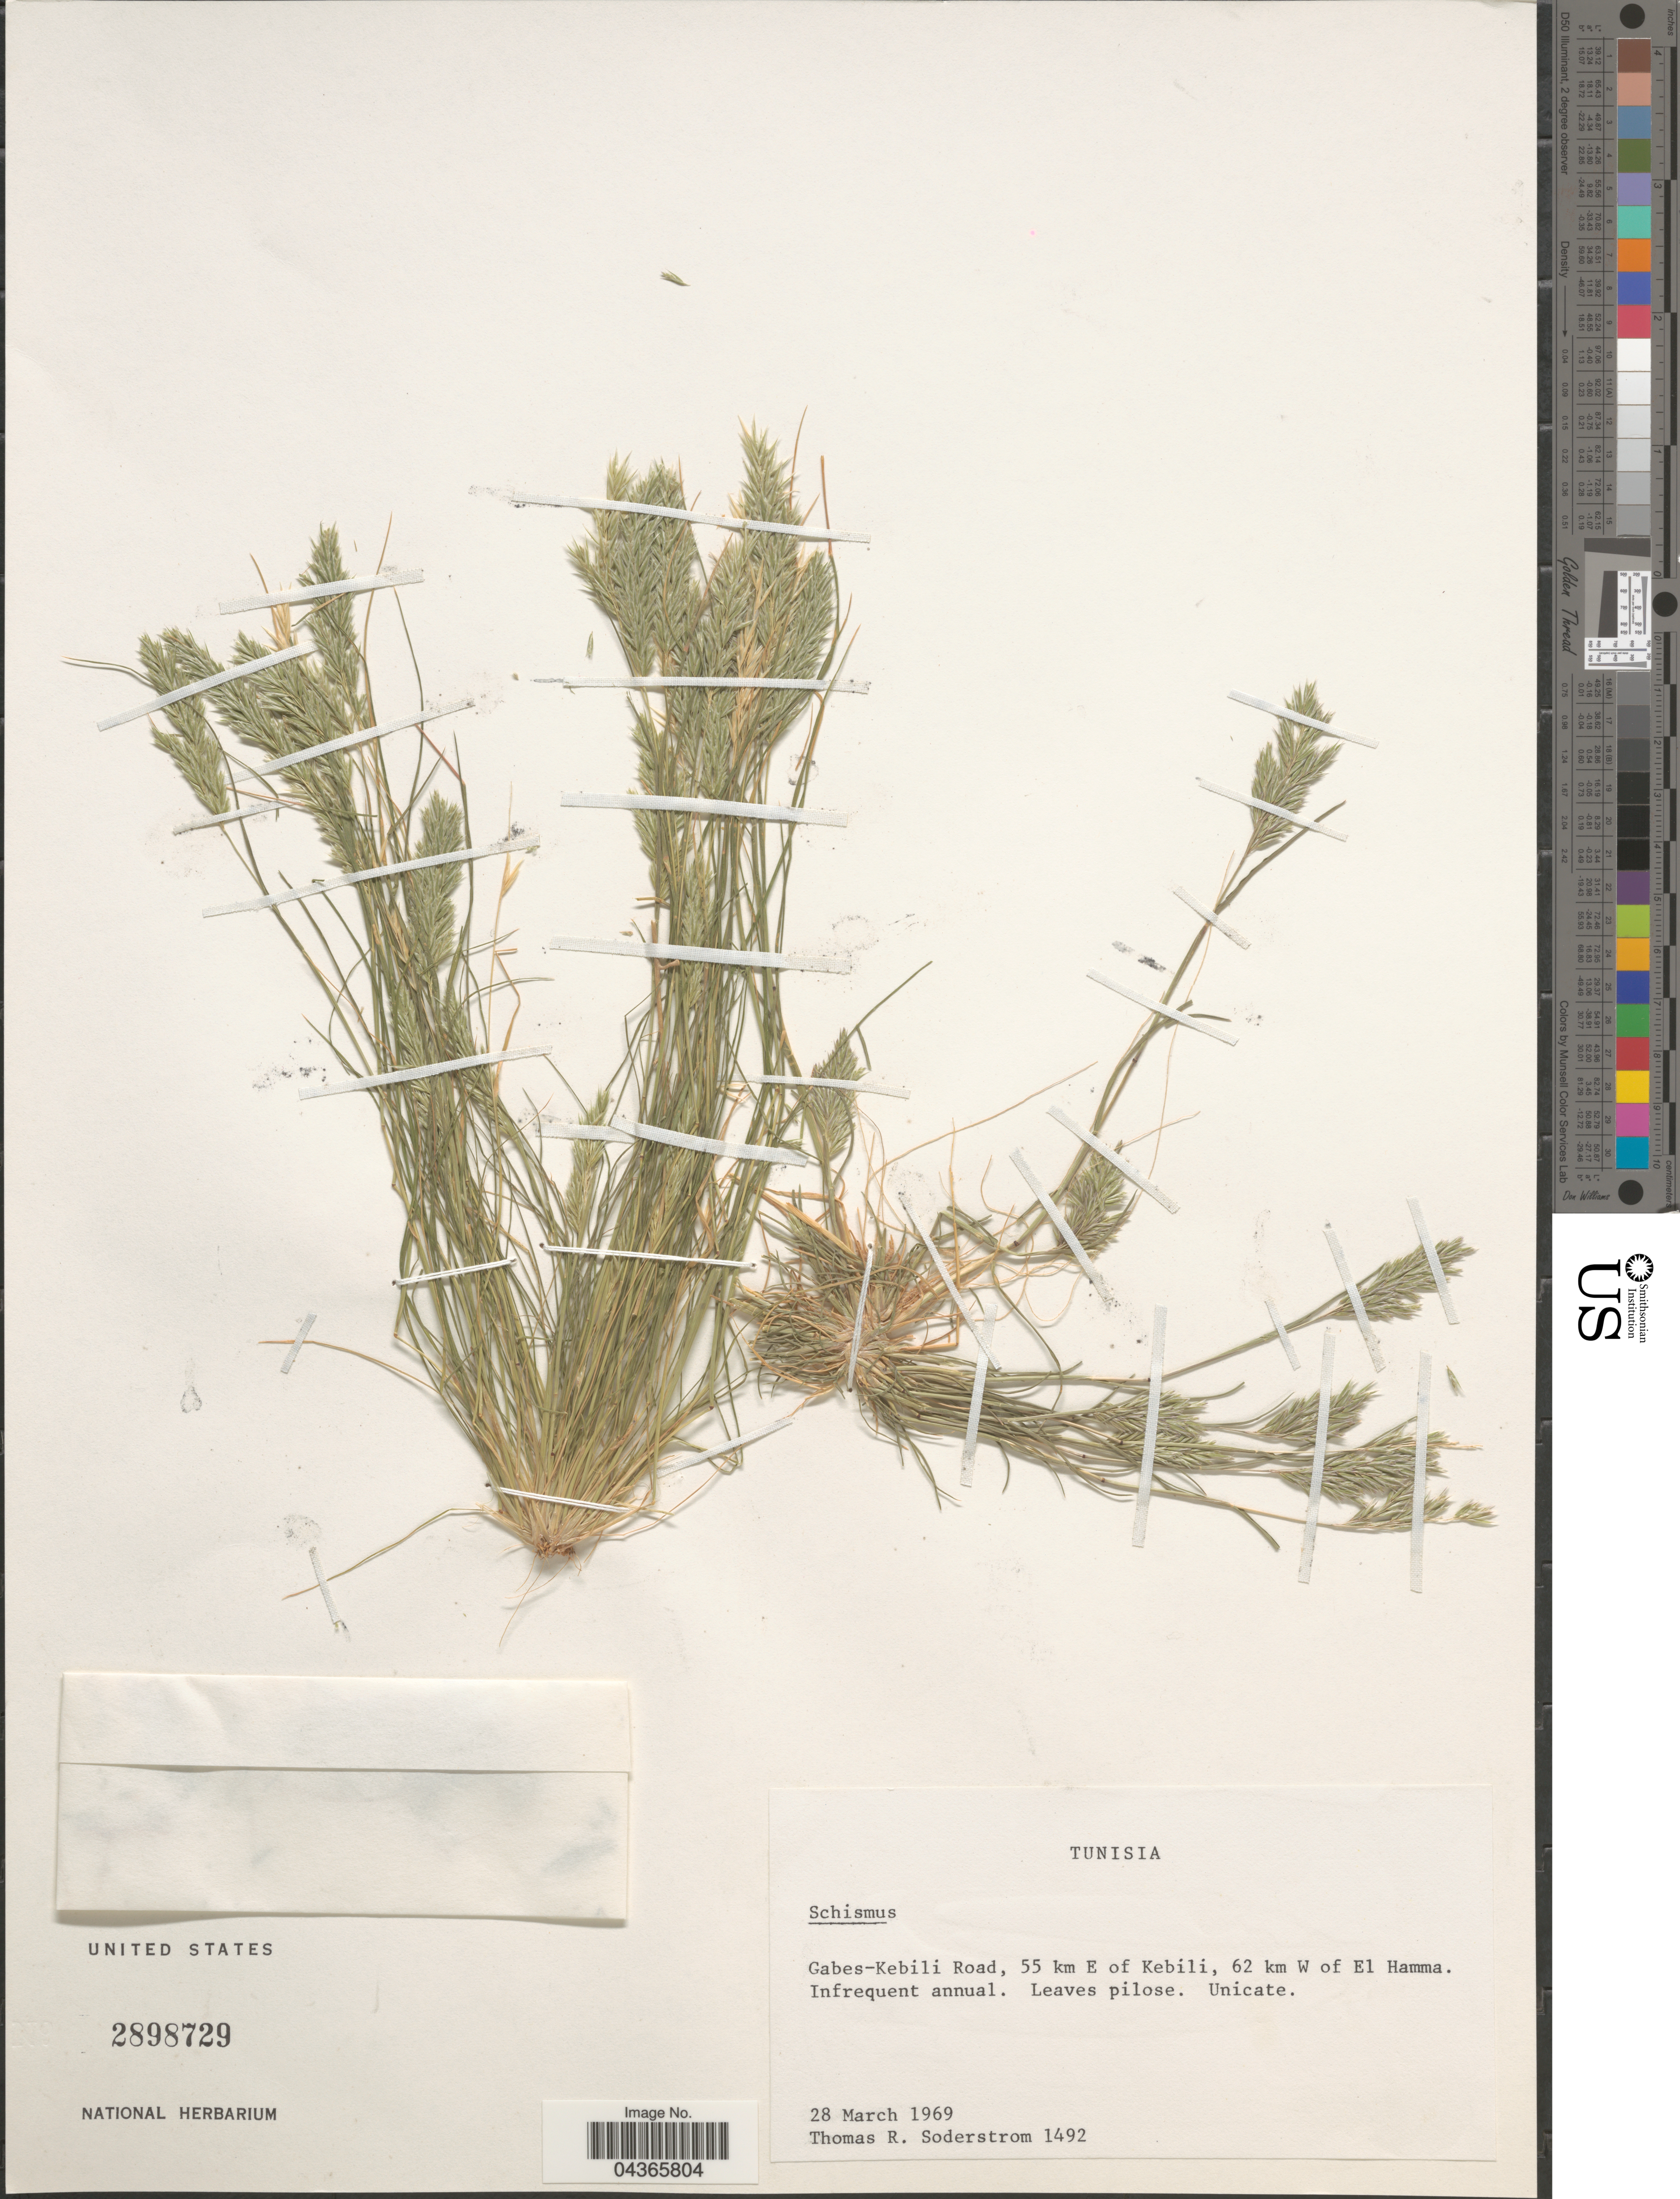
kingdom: Plantae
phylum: Tracheophyta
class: Liliopsida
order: Poales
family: Poaceae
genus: Schismus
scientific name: Schismus sp.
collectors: T. R. Soderstrom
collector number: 1492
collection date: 1969-03-28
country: Tunisia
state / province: Gabès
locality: Gabes-Kebili Road, 55 km E of Kebili, 62 km W of El Hamma.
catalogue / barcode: US 2898729